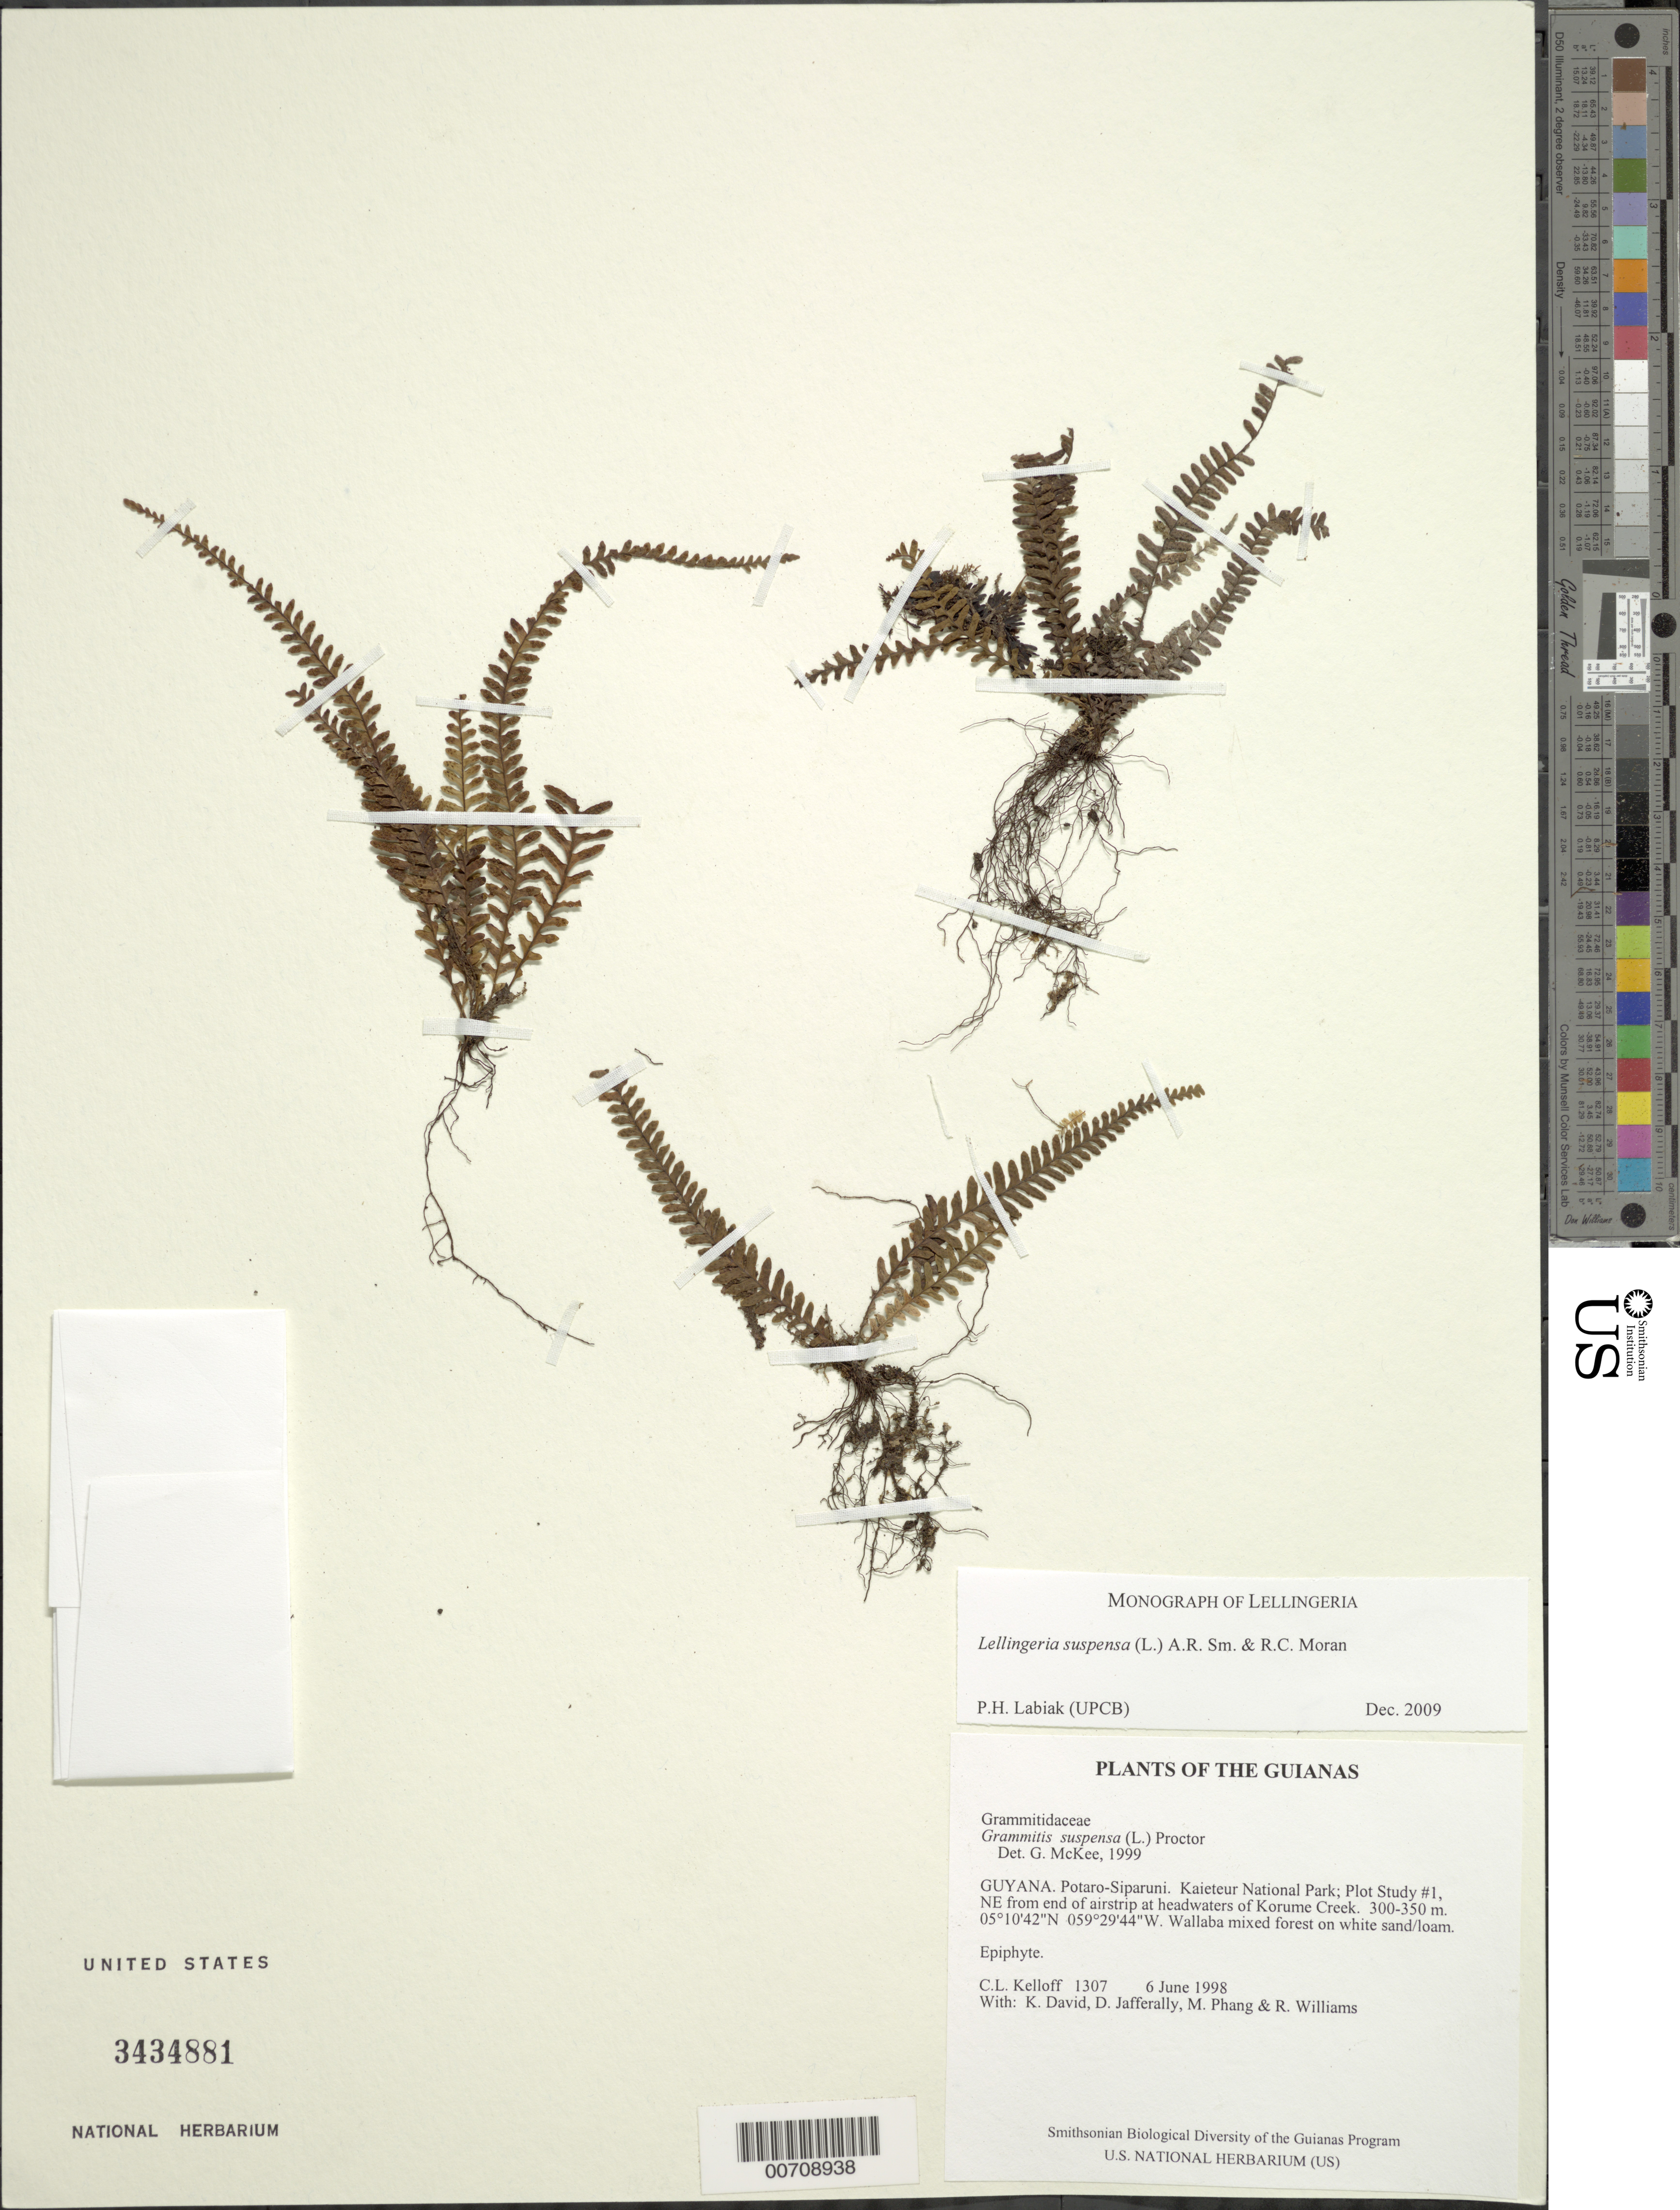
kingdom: Plantae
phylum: Tracheophyta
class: Polypodiopsida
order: Polypodiales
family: Polypodiaceae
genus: Lellingeria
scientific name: Lellingeria suspensa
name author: (L.) A.R. Sm. & R.C. Moran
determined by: Labiak, P. H.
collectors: C. L. Kelloff, K. David, D. Jafferally, M. Phang & R. Williams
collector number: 1307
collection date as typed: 6 June 1998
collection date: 1998-06-06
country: Guyana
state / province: Potaro-Siparuni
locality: Kaieteur National Park; Plot Study #1, NE from end of airstrip at headwaters of Korume Creek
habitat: Wallaba mixed forest on white sand/loam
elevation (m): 300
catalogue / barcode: US 3434881